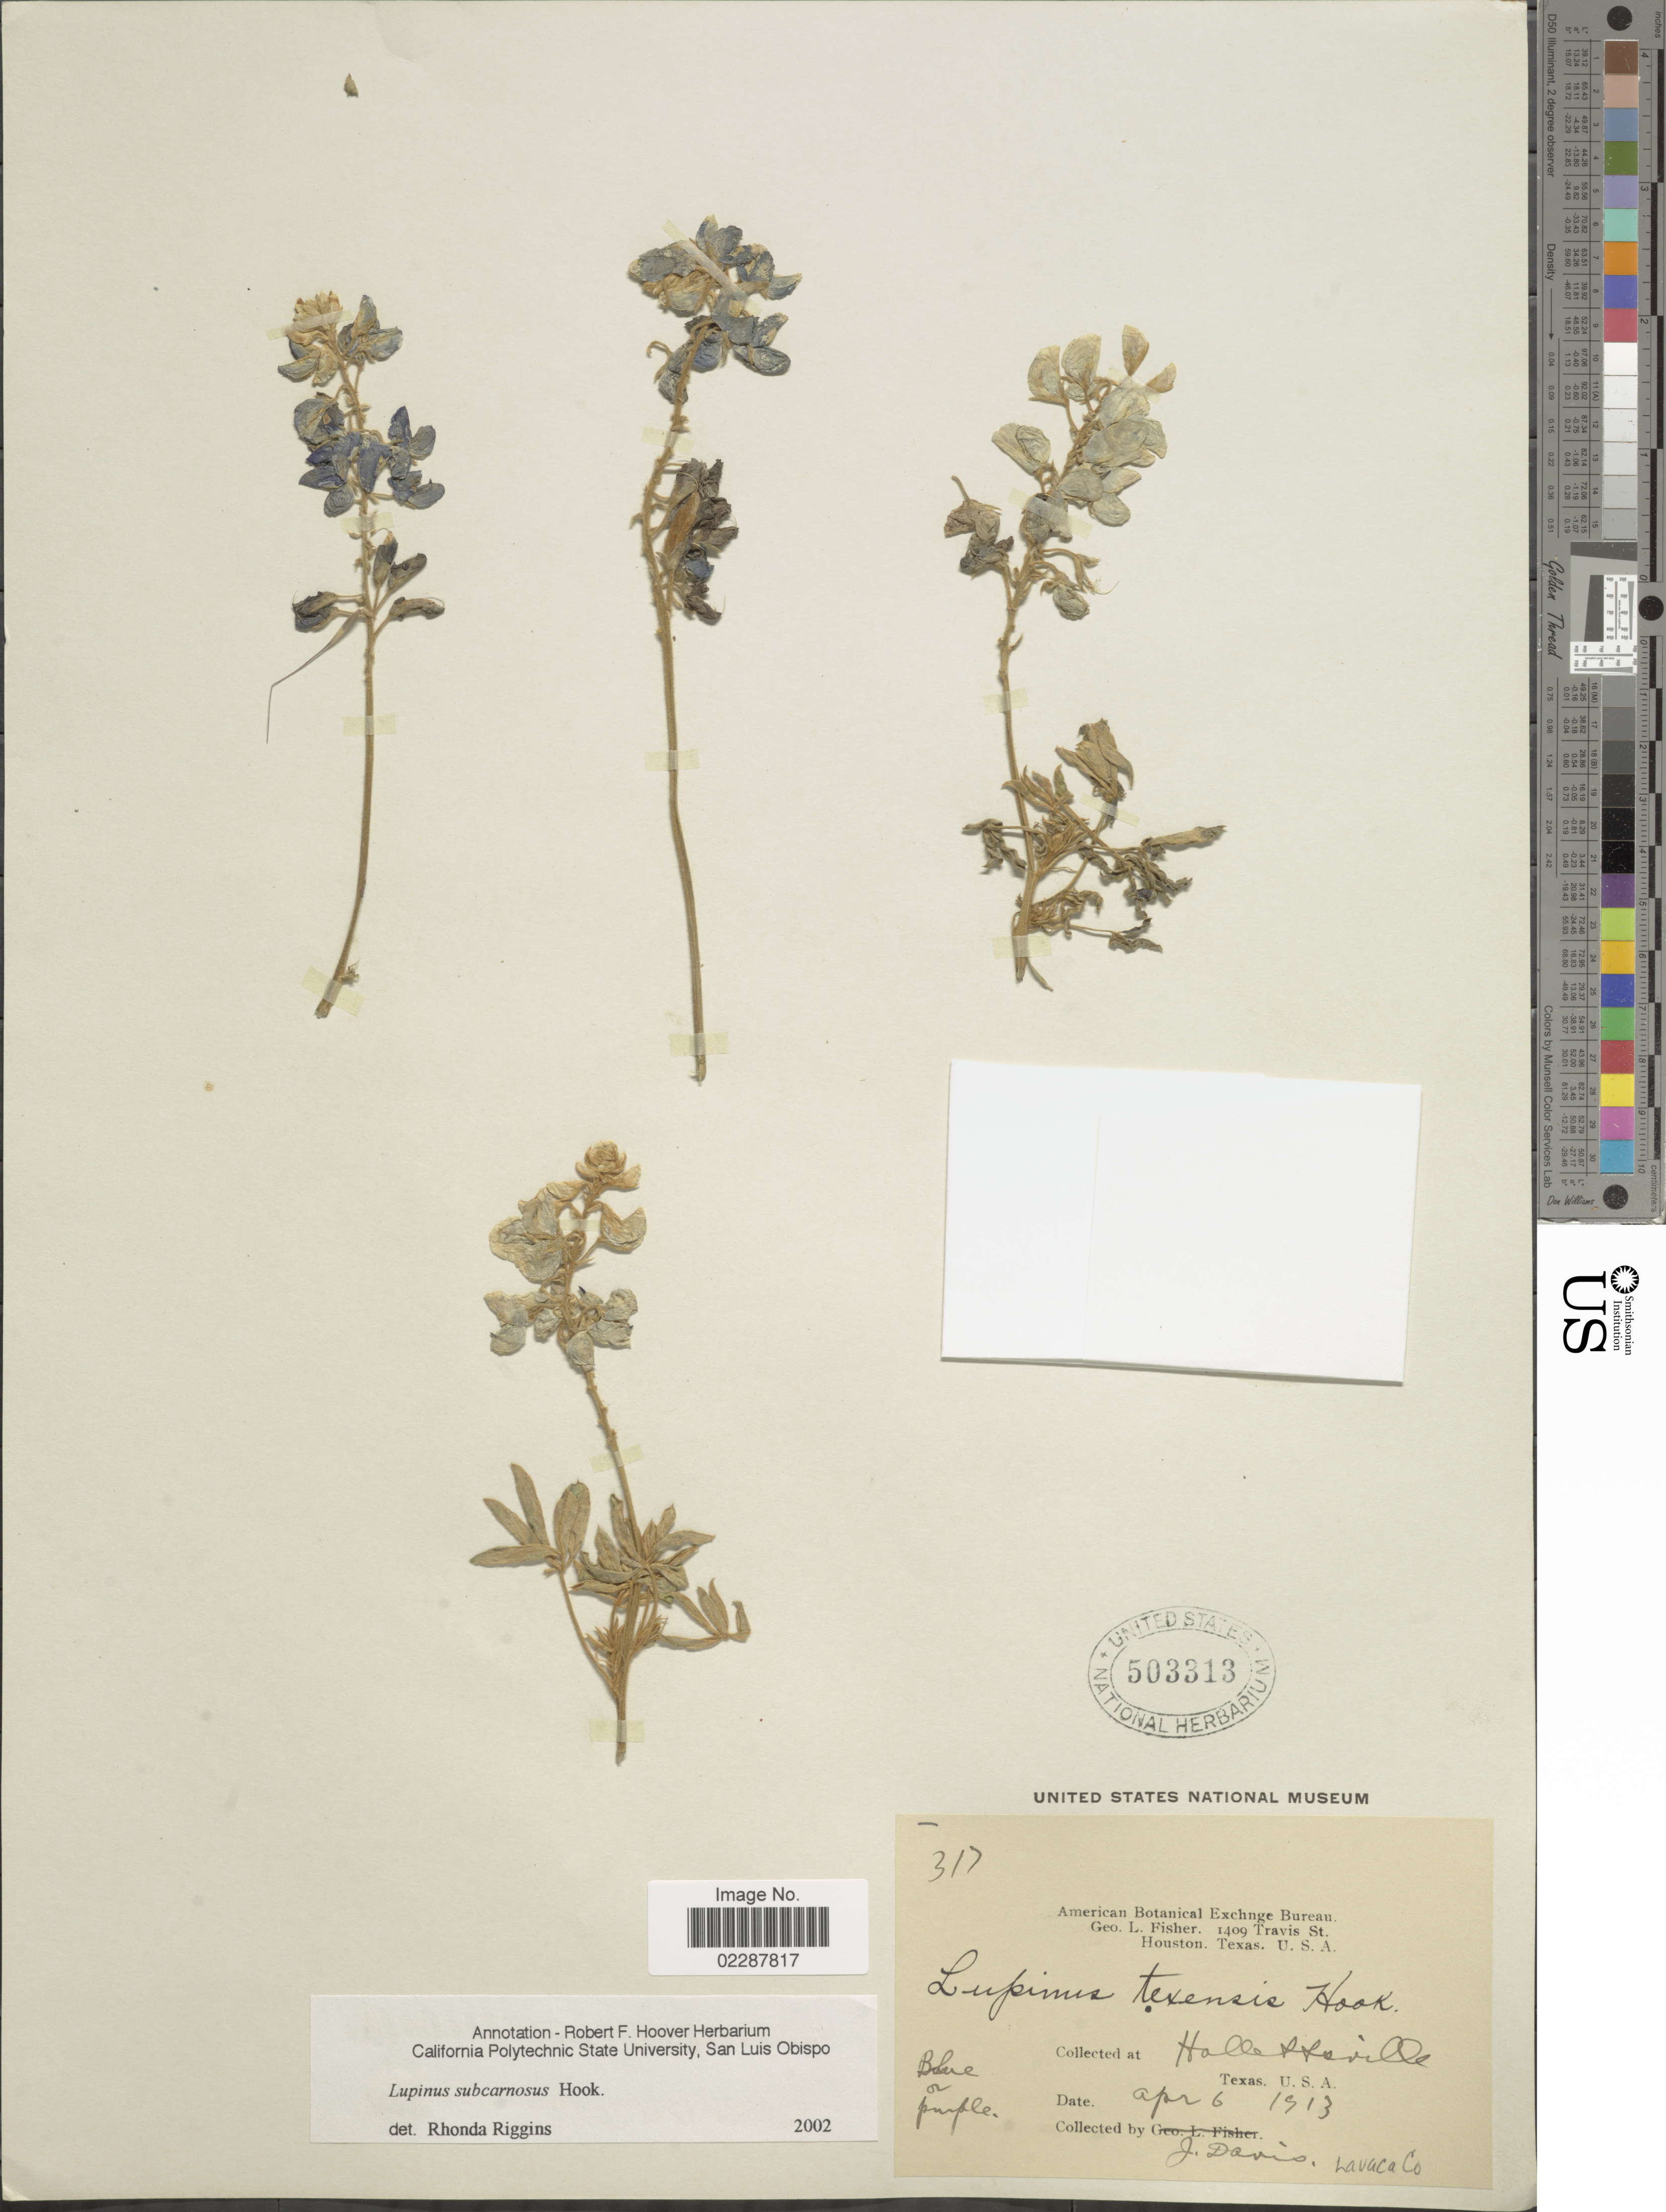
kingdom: Plantae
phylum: Tracheophyta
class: Magnoliopsida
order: Fabales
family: Fabaceae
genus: Lupinus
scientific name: Lupinus subcarnosus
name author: Hook.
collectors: J. Davis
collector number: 317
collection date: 1913-04-06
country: United States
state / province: Texas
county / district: Lavaca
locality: Hallettsville , Lavaca Co.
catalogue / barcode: US 503313